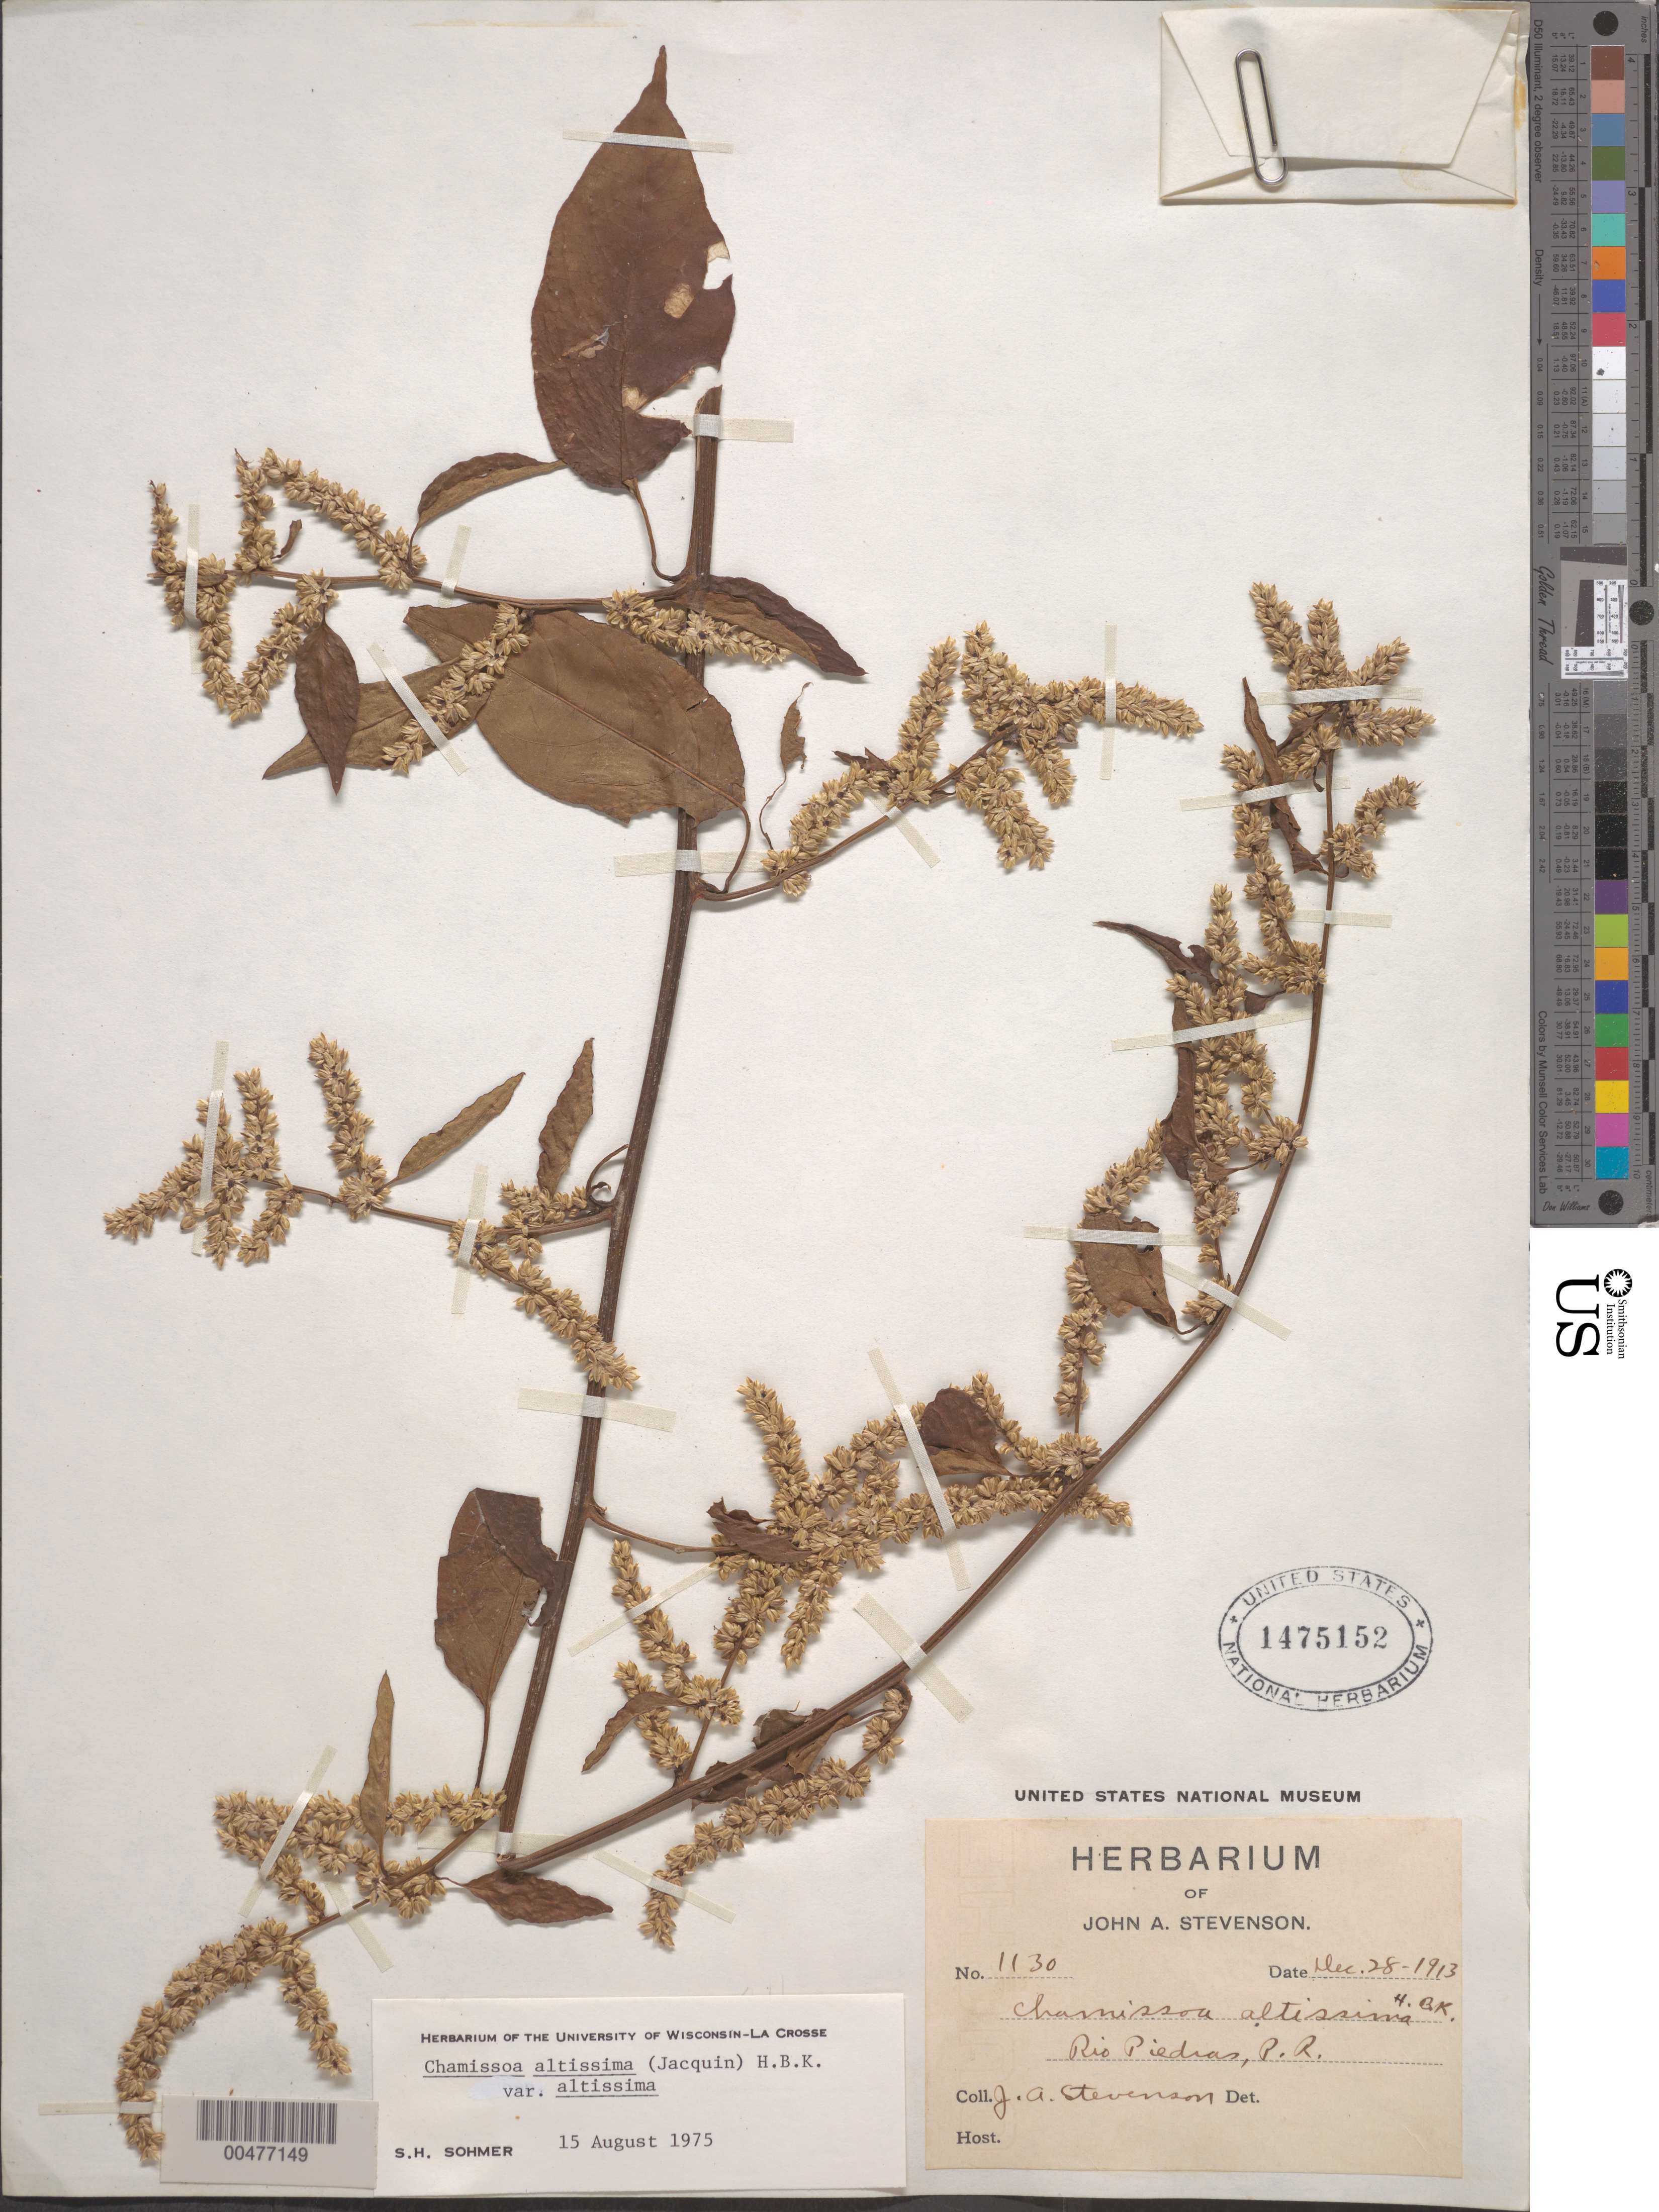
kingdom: Plantae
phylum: Tracheophyta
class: Magnoliopsida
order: Caryophyllales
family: Amaranthaceae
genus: Chamissoa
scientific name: Chamissoa altissima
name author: (Jacq.) Kunth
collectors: J. Stevenson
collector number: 1130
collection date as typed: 28 Dec 1913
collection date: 1913-12-28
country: Puerto Rico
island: Greater Antilles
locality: Rio Piedras.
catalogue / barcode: US 1475152